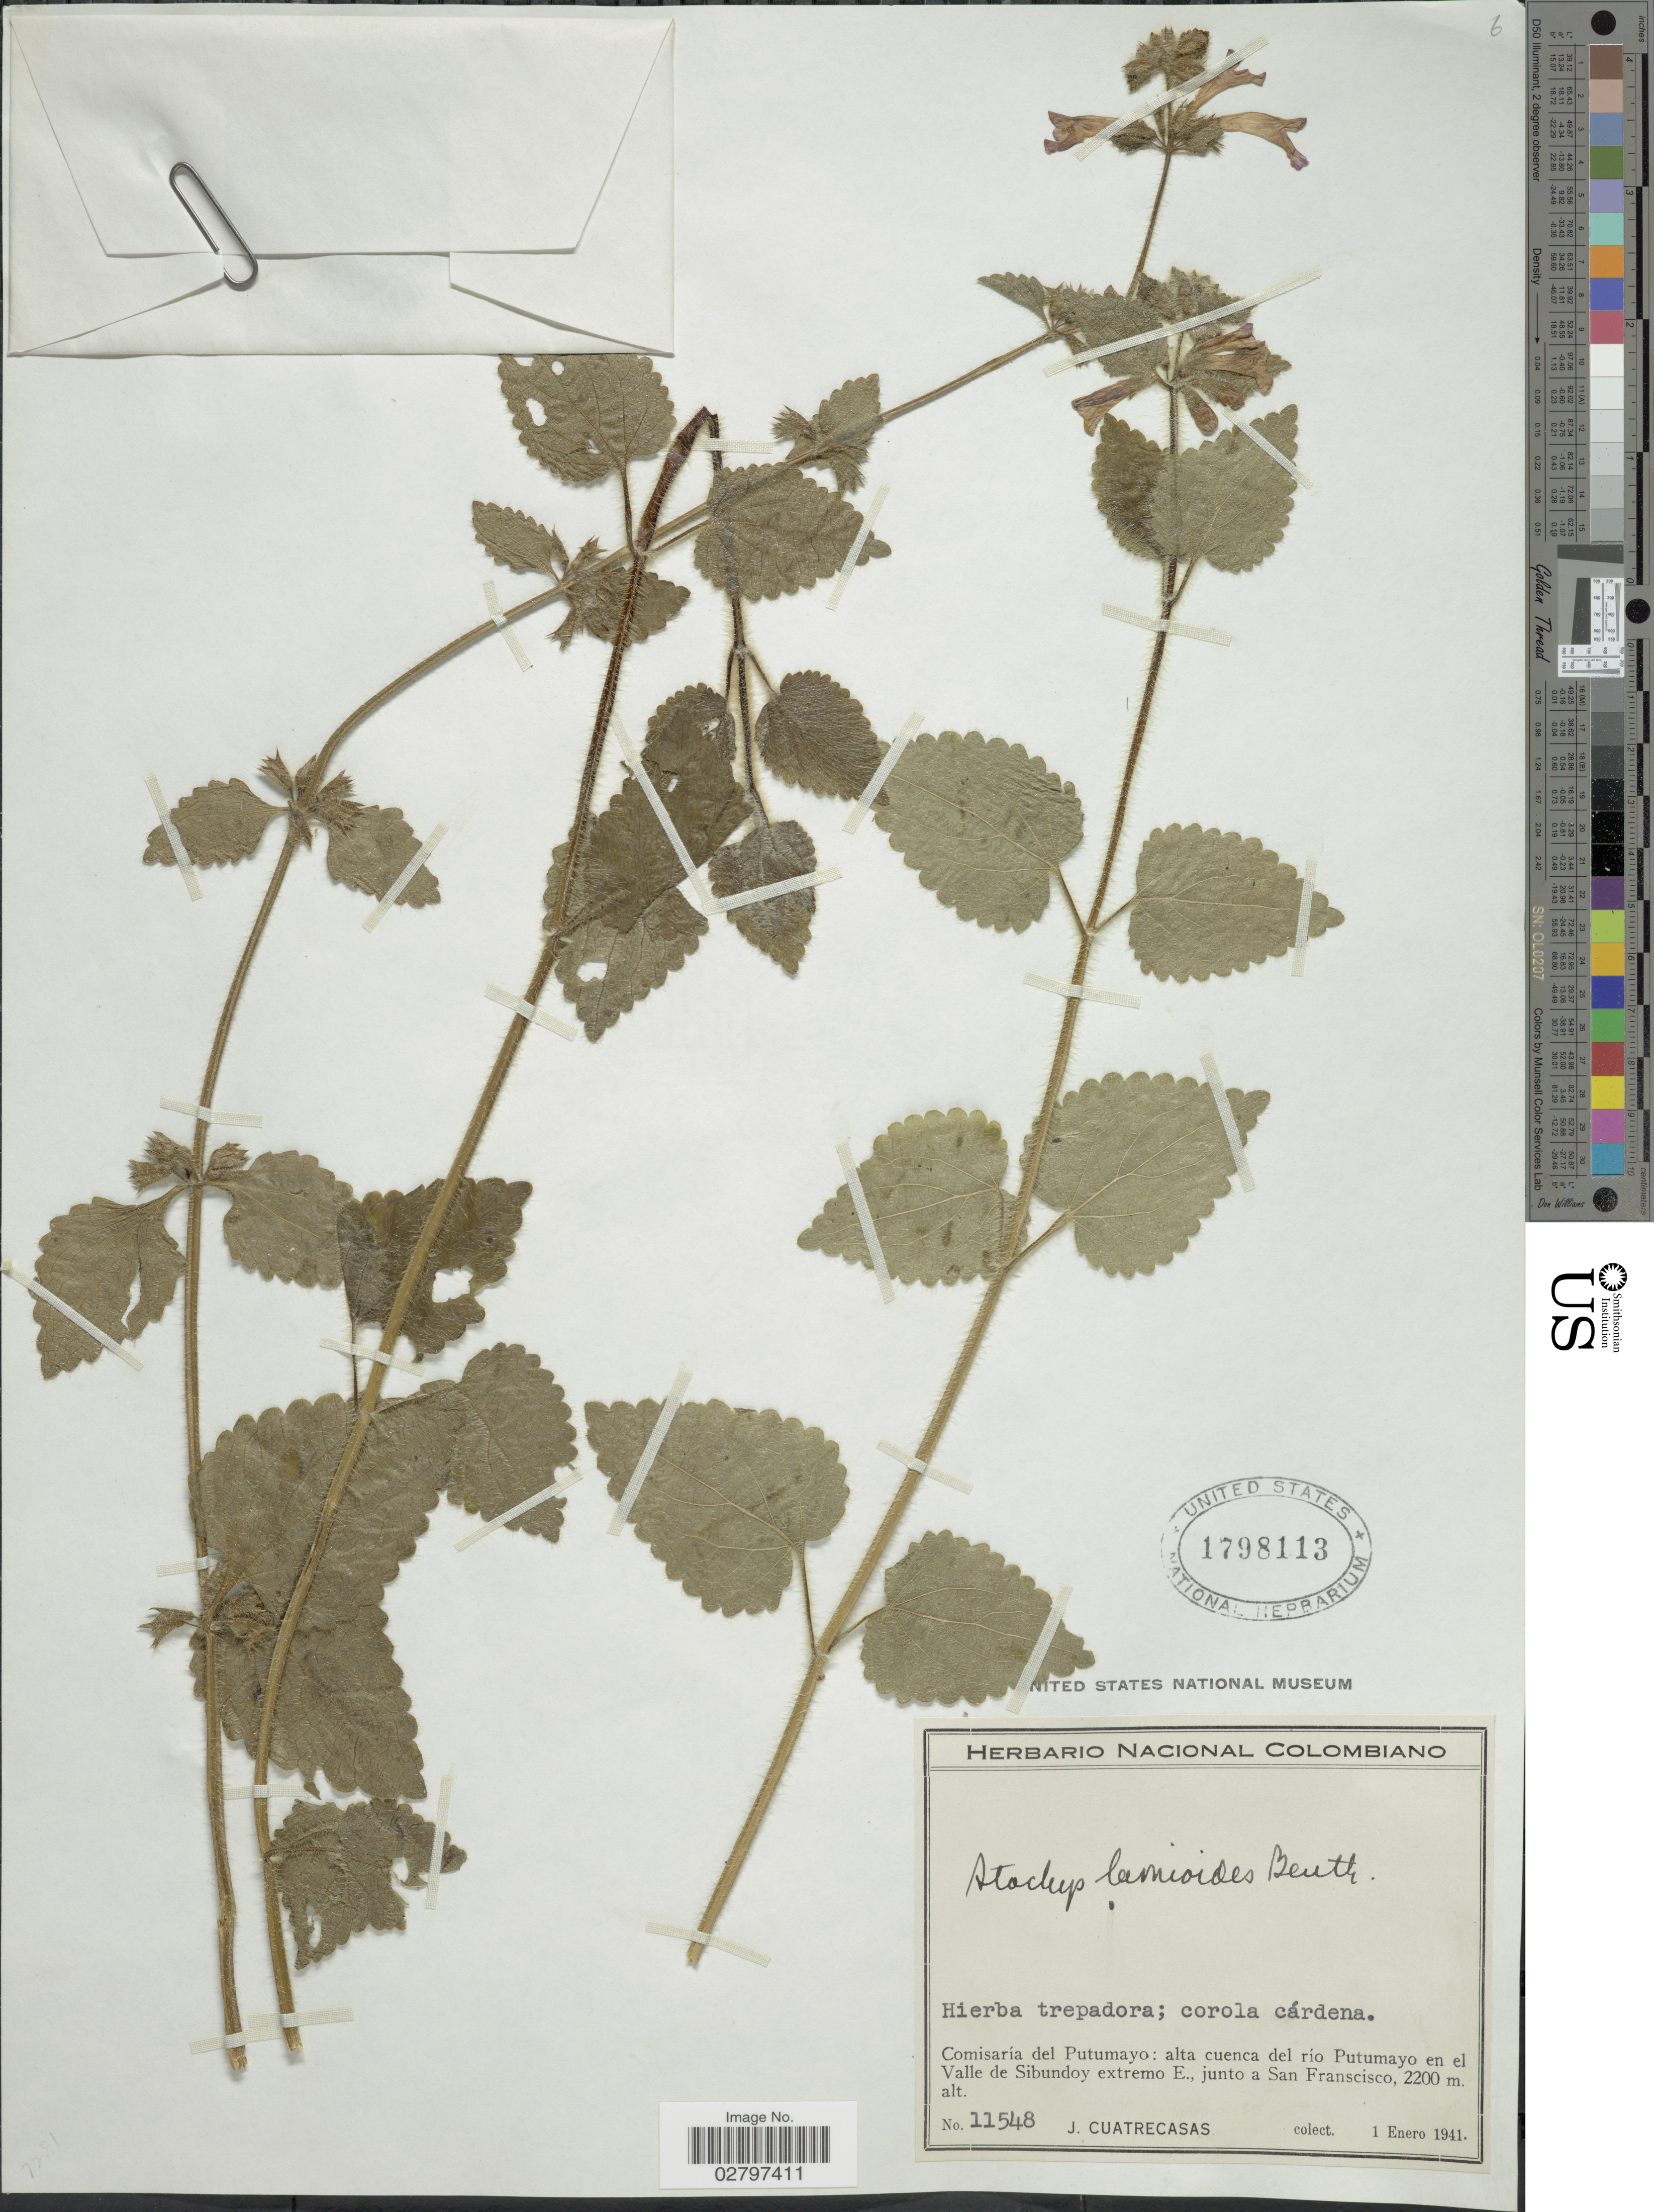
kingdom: Plantae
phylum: Tracheophyta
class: Magnoliopsida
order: Lamiales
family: Lamiaceae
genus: Stachys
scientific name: Stachys lamioides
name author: Benth.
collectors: J. Cuatrecasas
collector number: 11548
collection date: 1941-01-01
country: Colombia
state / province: Putumayo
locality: Comisaría del Putumayo: alta cuenca del río Putumayo en el Valle de Sibundoy extremo E., junto a San Francisco.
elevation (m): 2200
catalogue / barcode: US 1798113